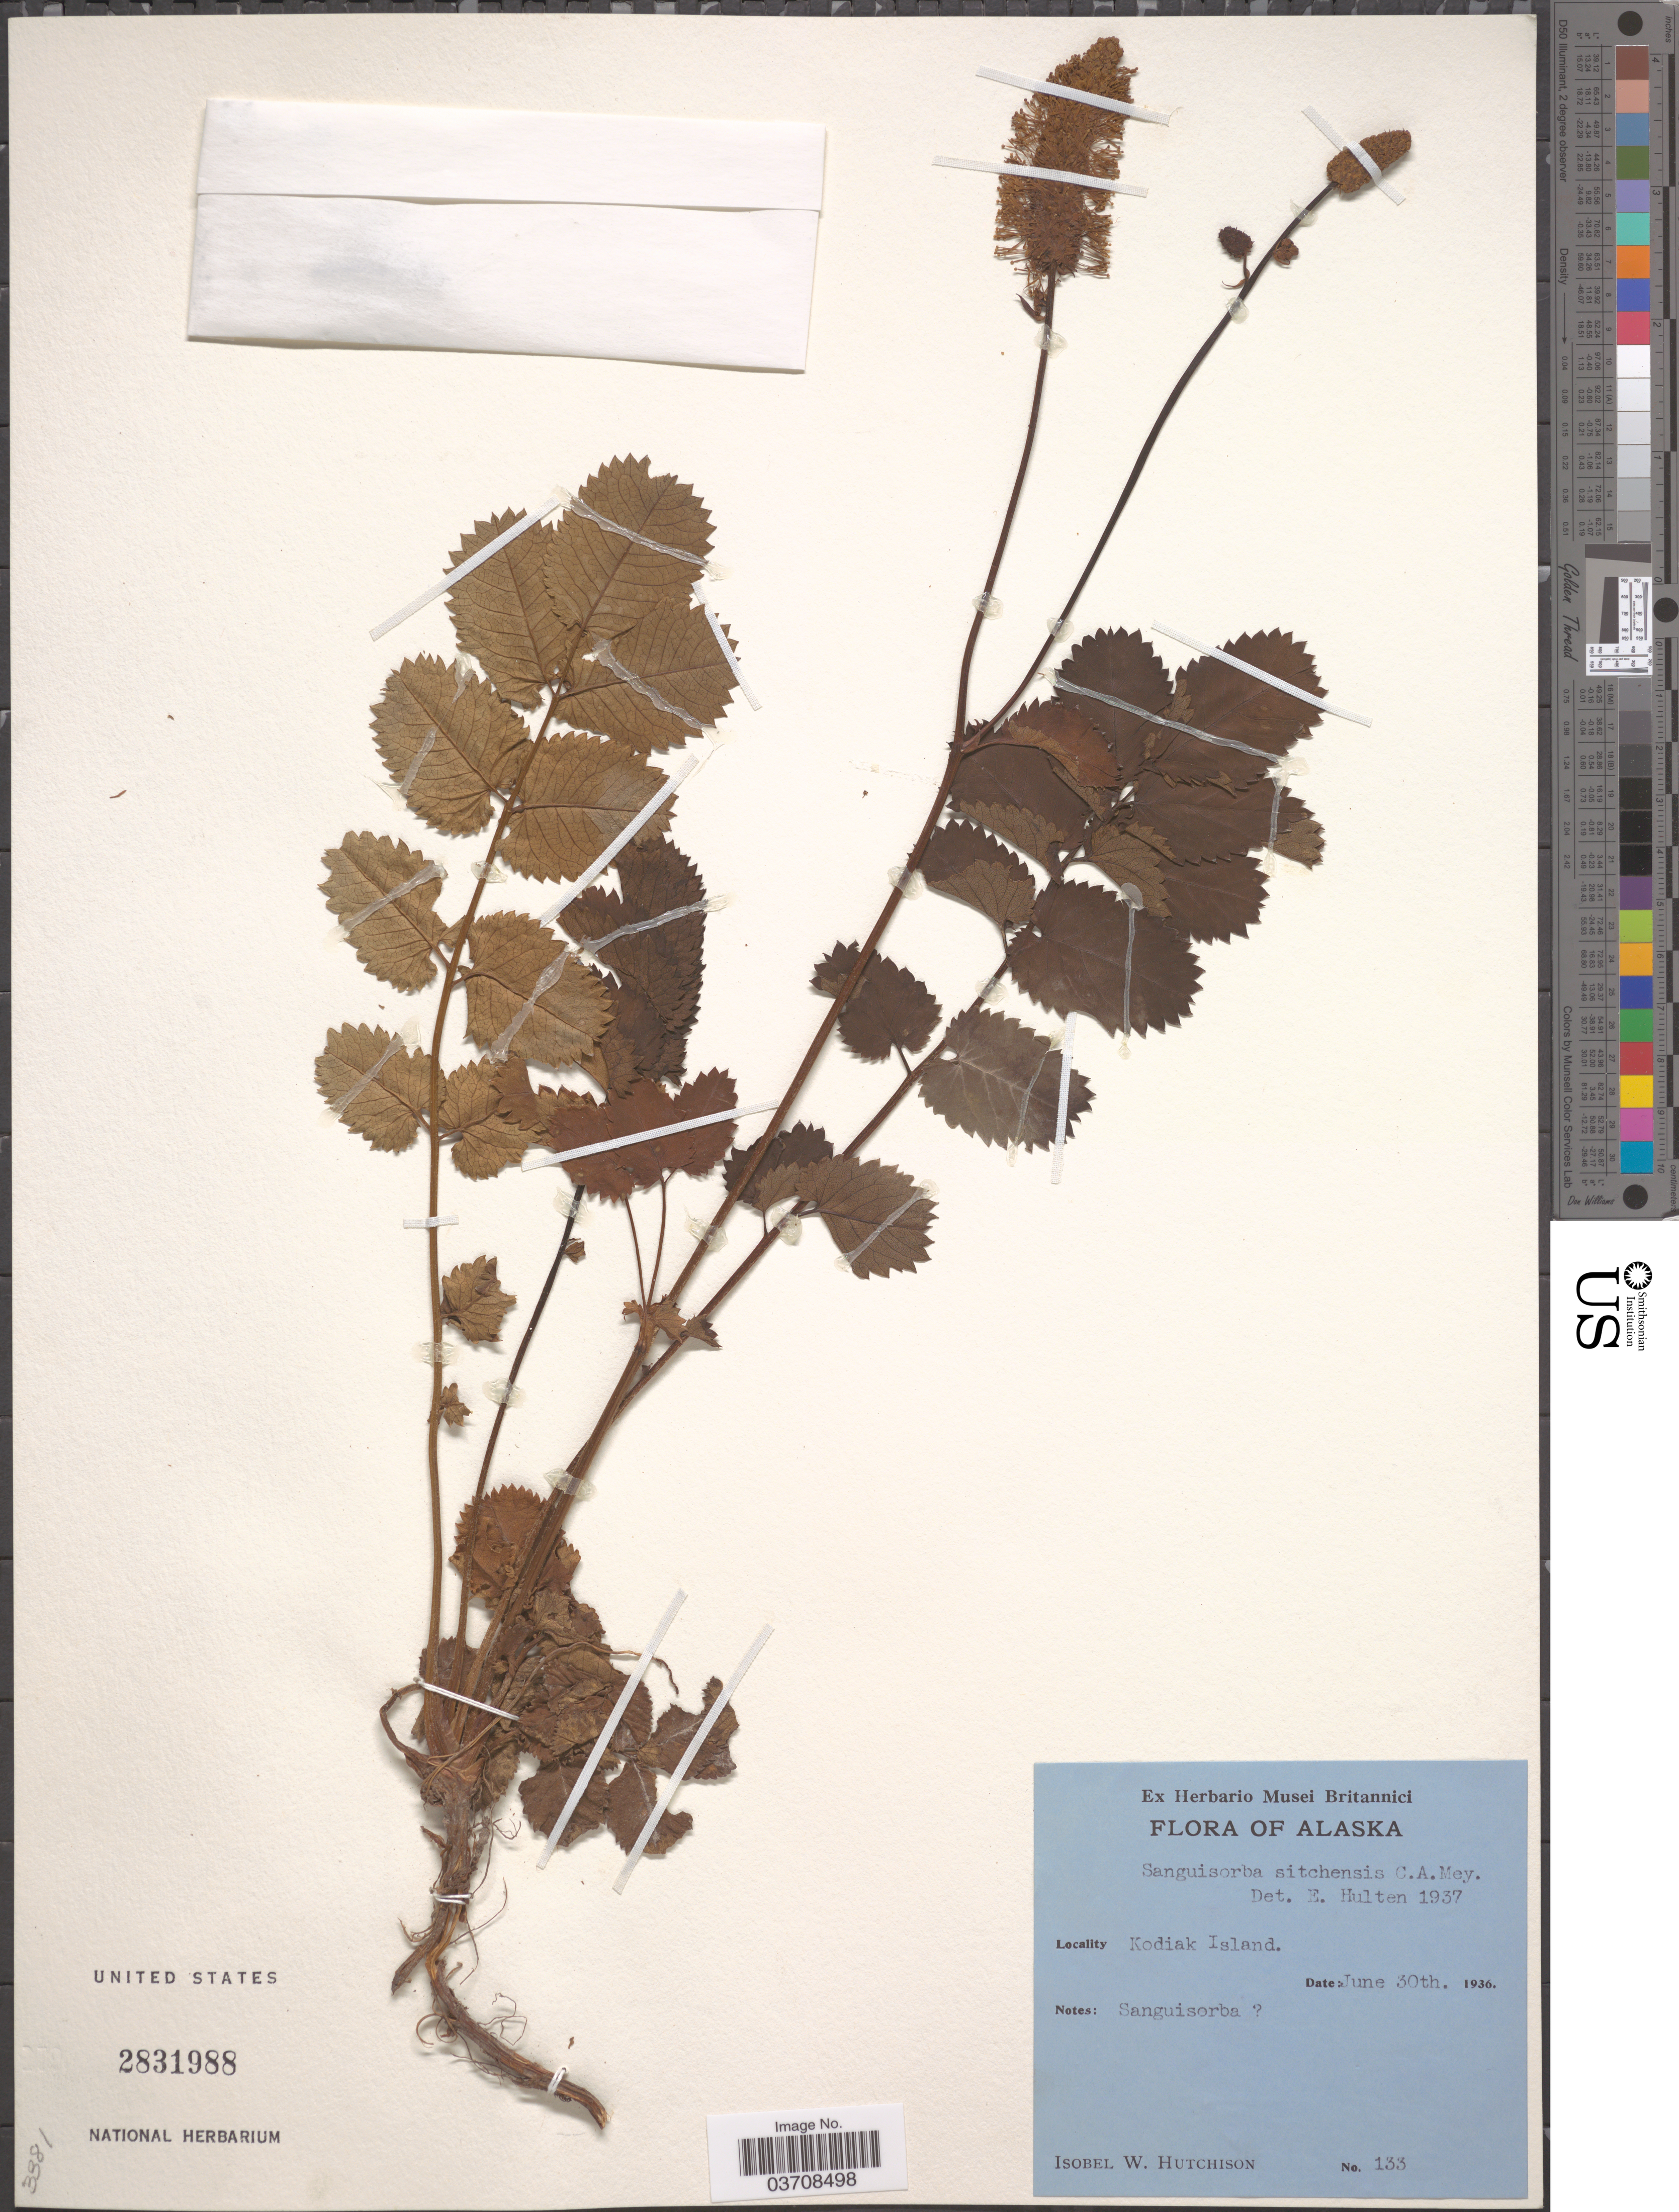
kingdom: Plantae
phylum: Tracheophyta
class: Magnoliopsida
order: Rosales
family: Rosaceae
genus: Sanguisorba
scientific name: Sanguisorba stipulata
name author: Raf.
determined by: Strong, Mark T., (BOT), Smithsonian Institution - National Museum of Natural History (UNITED STATES)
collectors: I. W. Hutchison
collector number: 133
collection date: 1936-06-30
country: United States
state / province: Alaska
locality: Kodiak Island.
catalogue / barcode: US 2831988